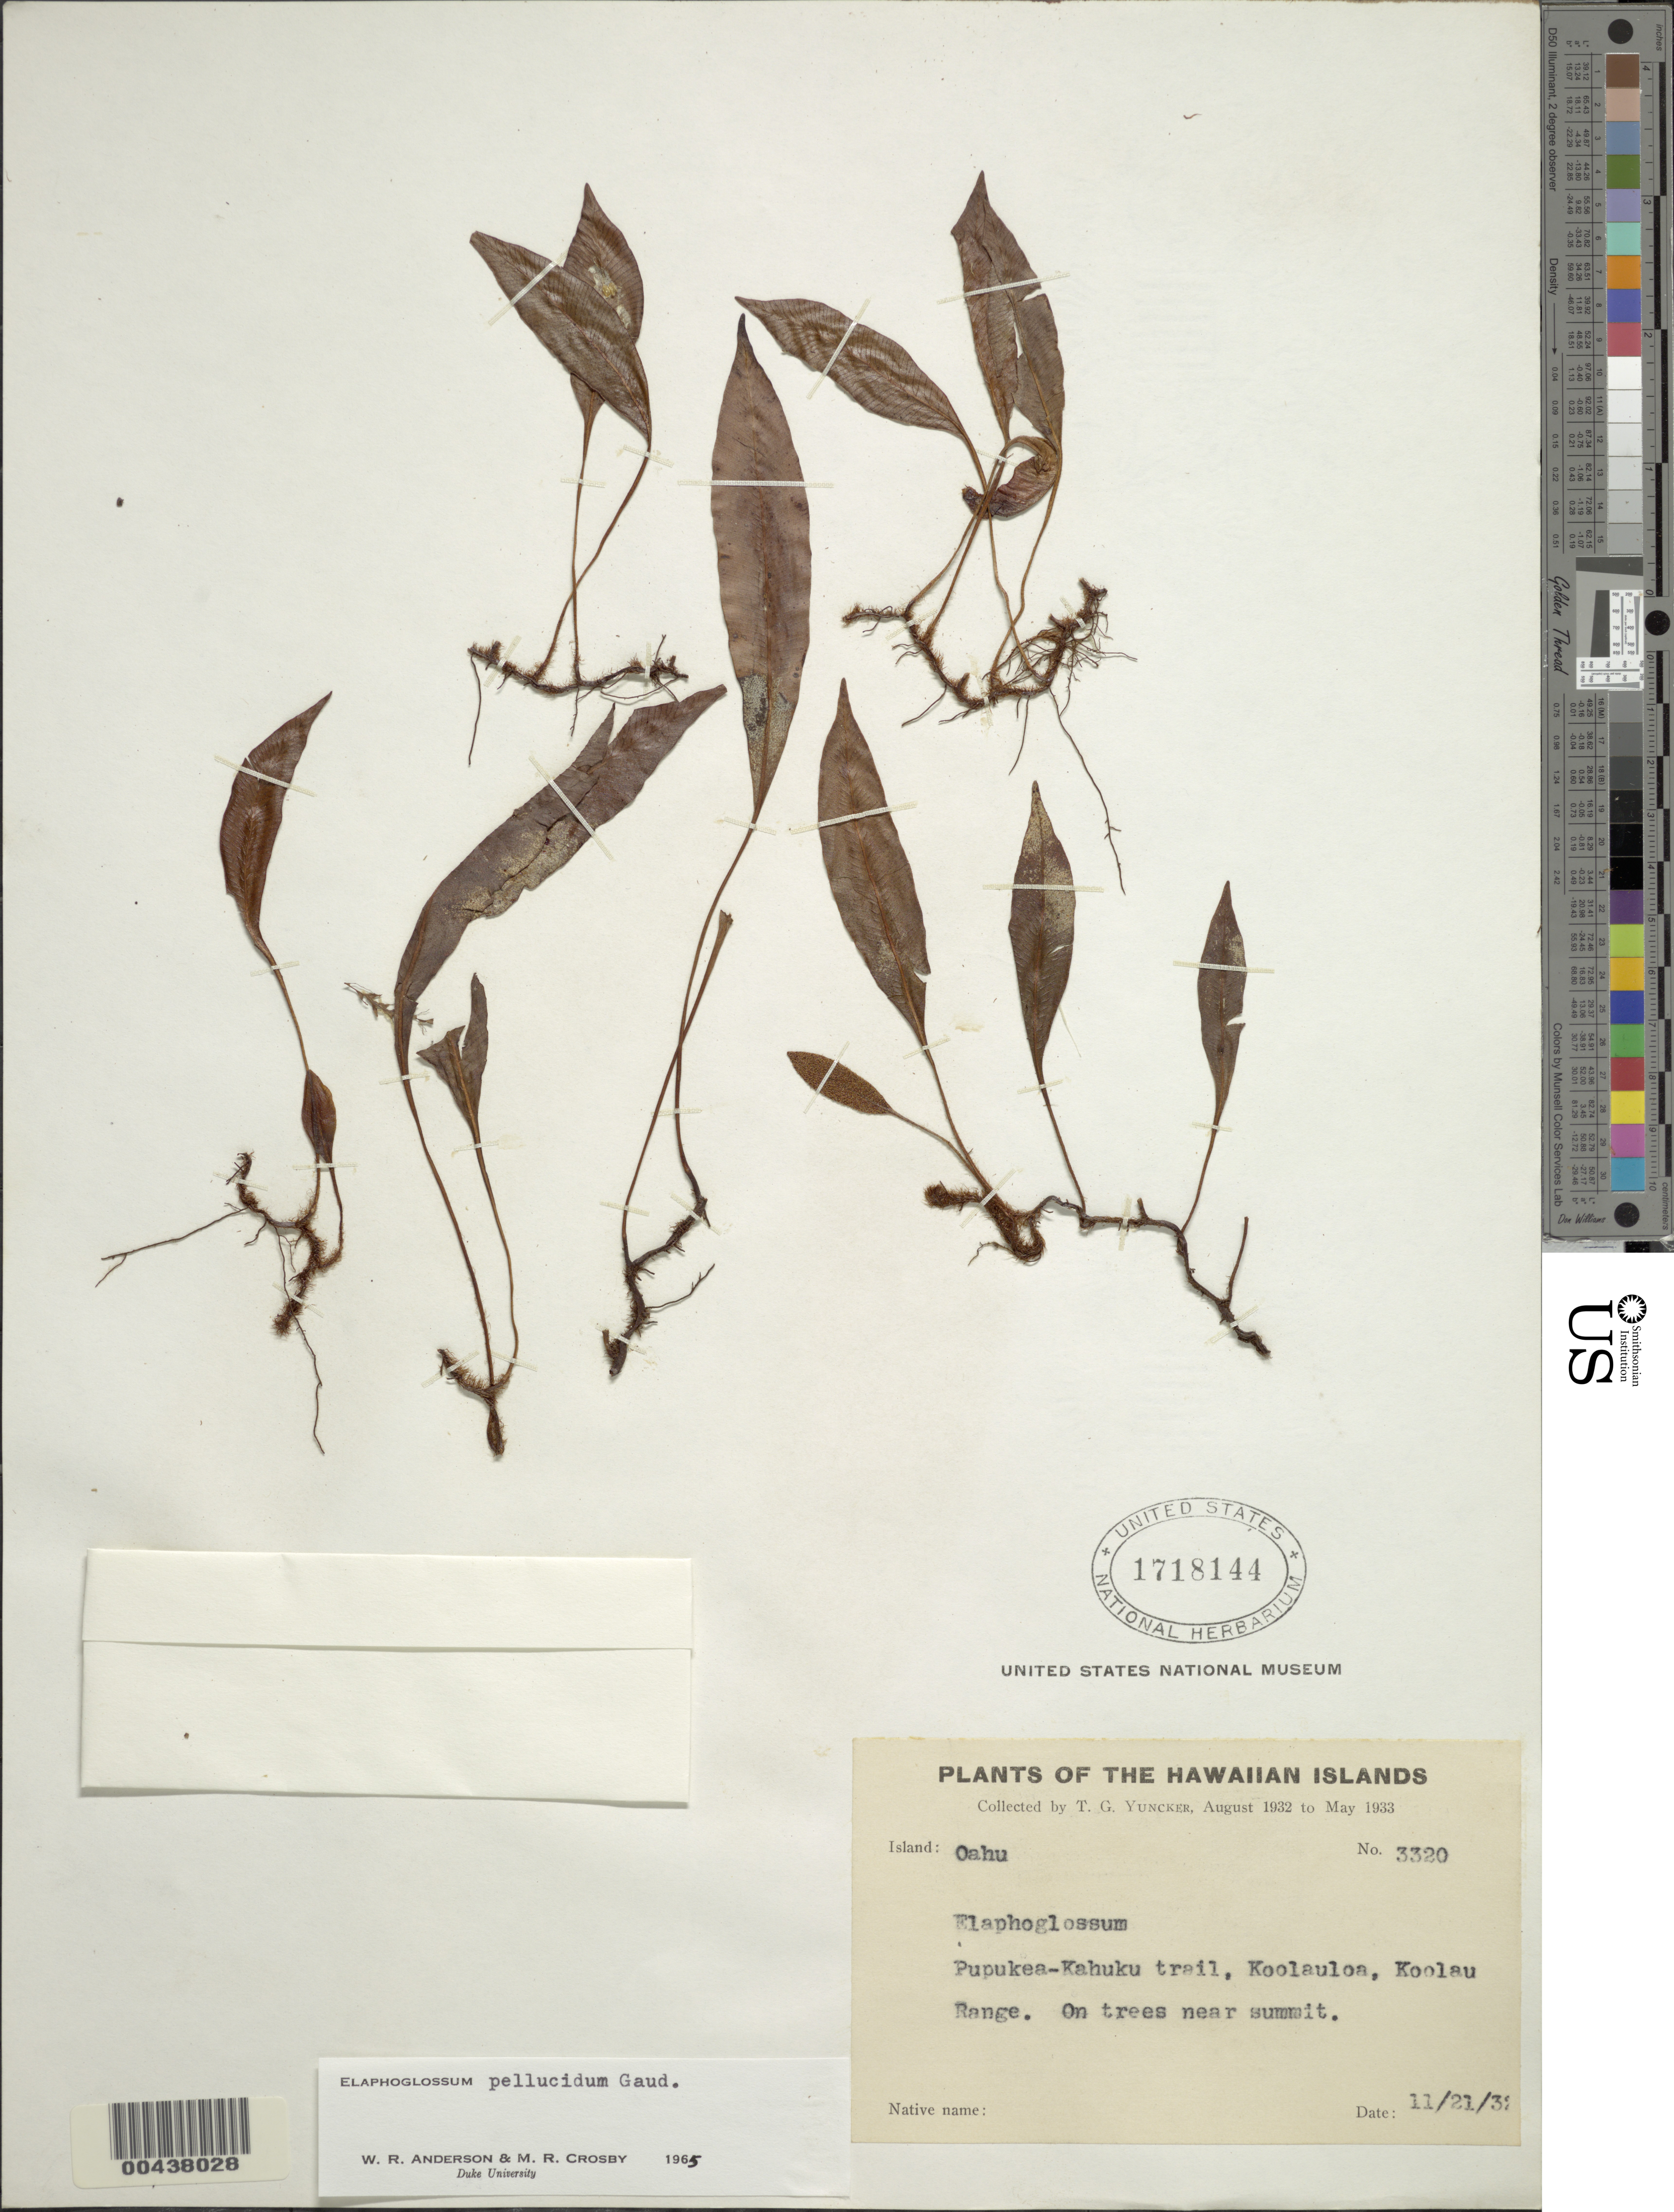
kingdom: Plantae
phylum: Tracheophyta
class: Polypodiopsida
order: Polypodiales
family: Dryopteridaceae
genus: Elaphoglossum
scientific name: Elaphoglossum pellucidum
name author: Gaudich.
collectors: T. G. Yuncker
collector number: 3320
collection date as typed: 21 Nov 1932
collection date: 1932-11-21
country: United States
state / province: Hawaii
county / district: Honolulu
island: Oahu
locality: Pupukea-Kahuku trail, Koolauloa, Koolau Range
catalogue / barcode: US 1718144